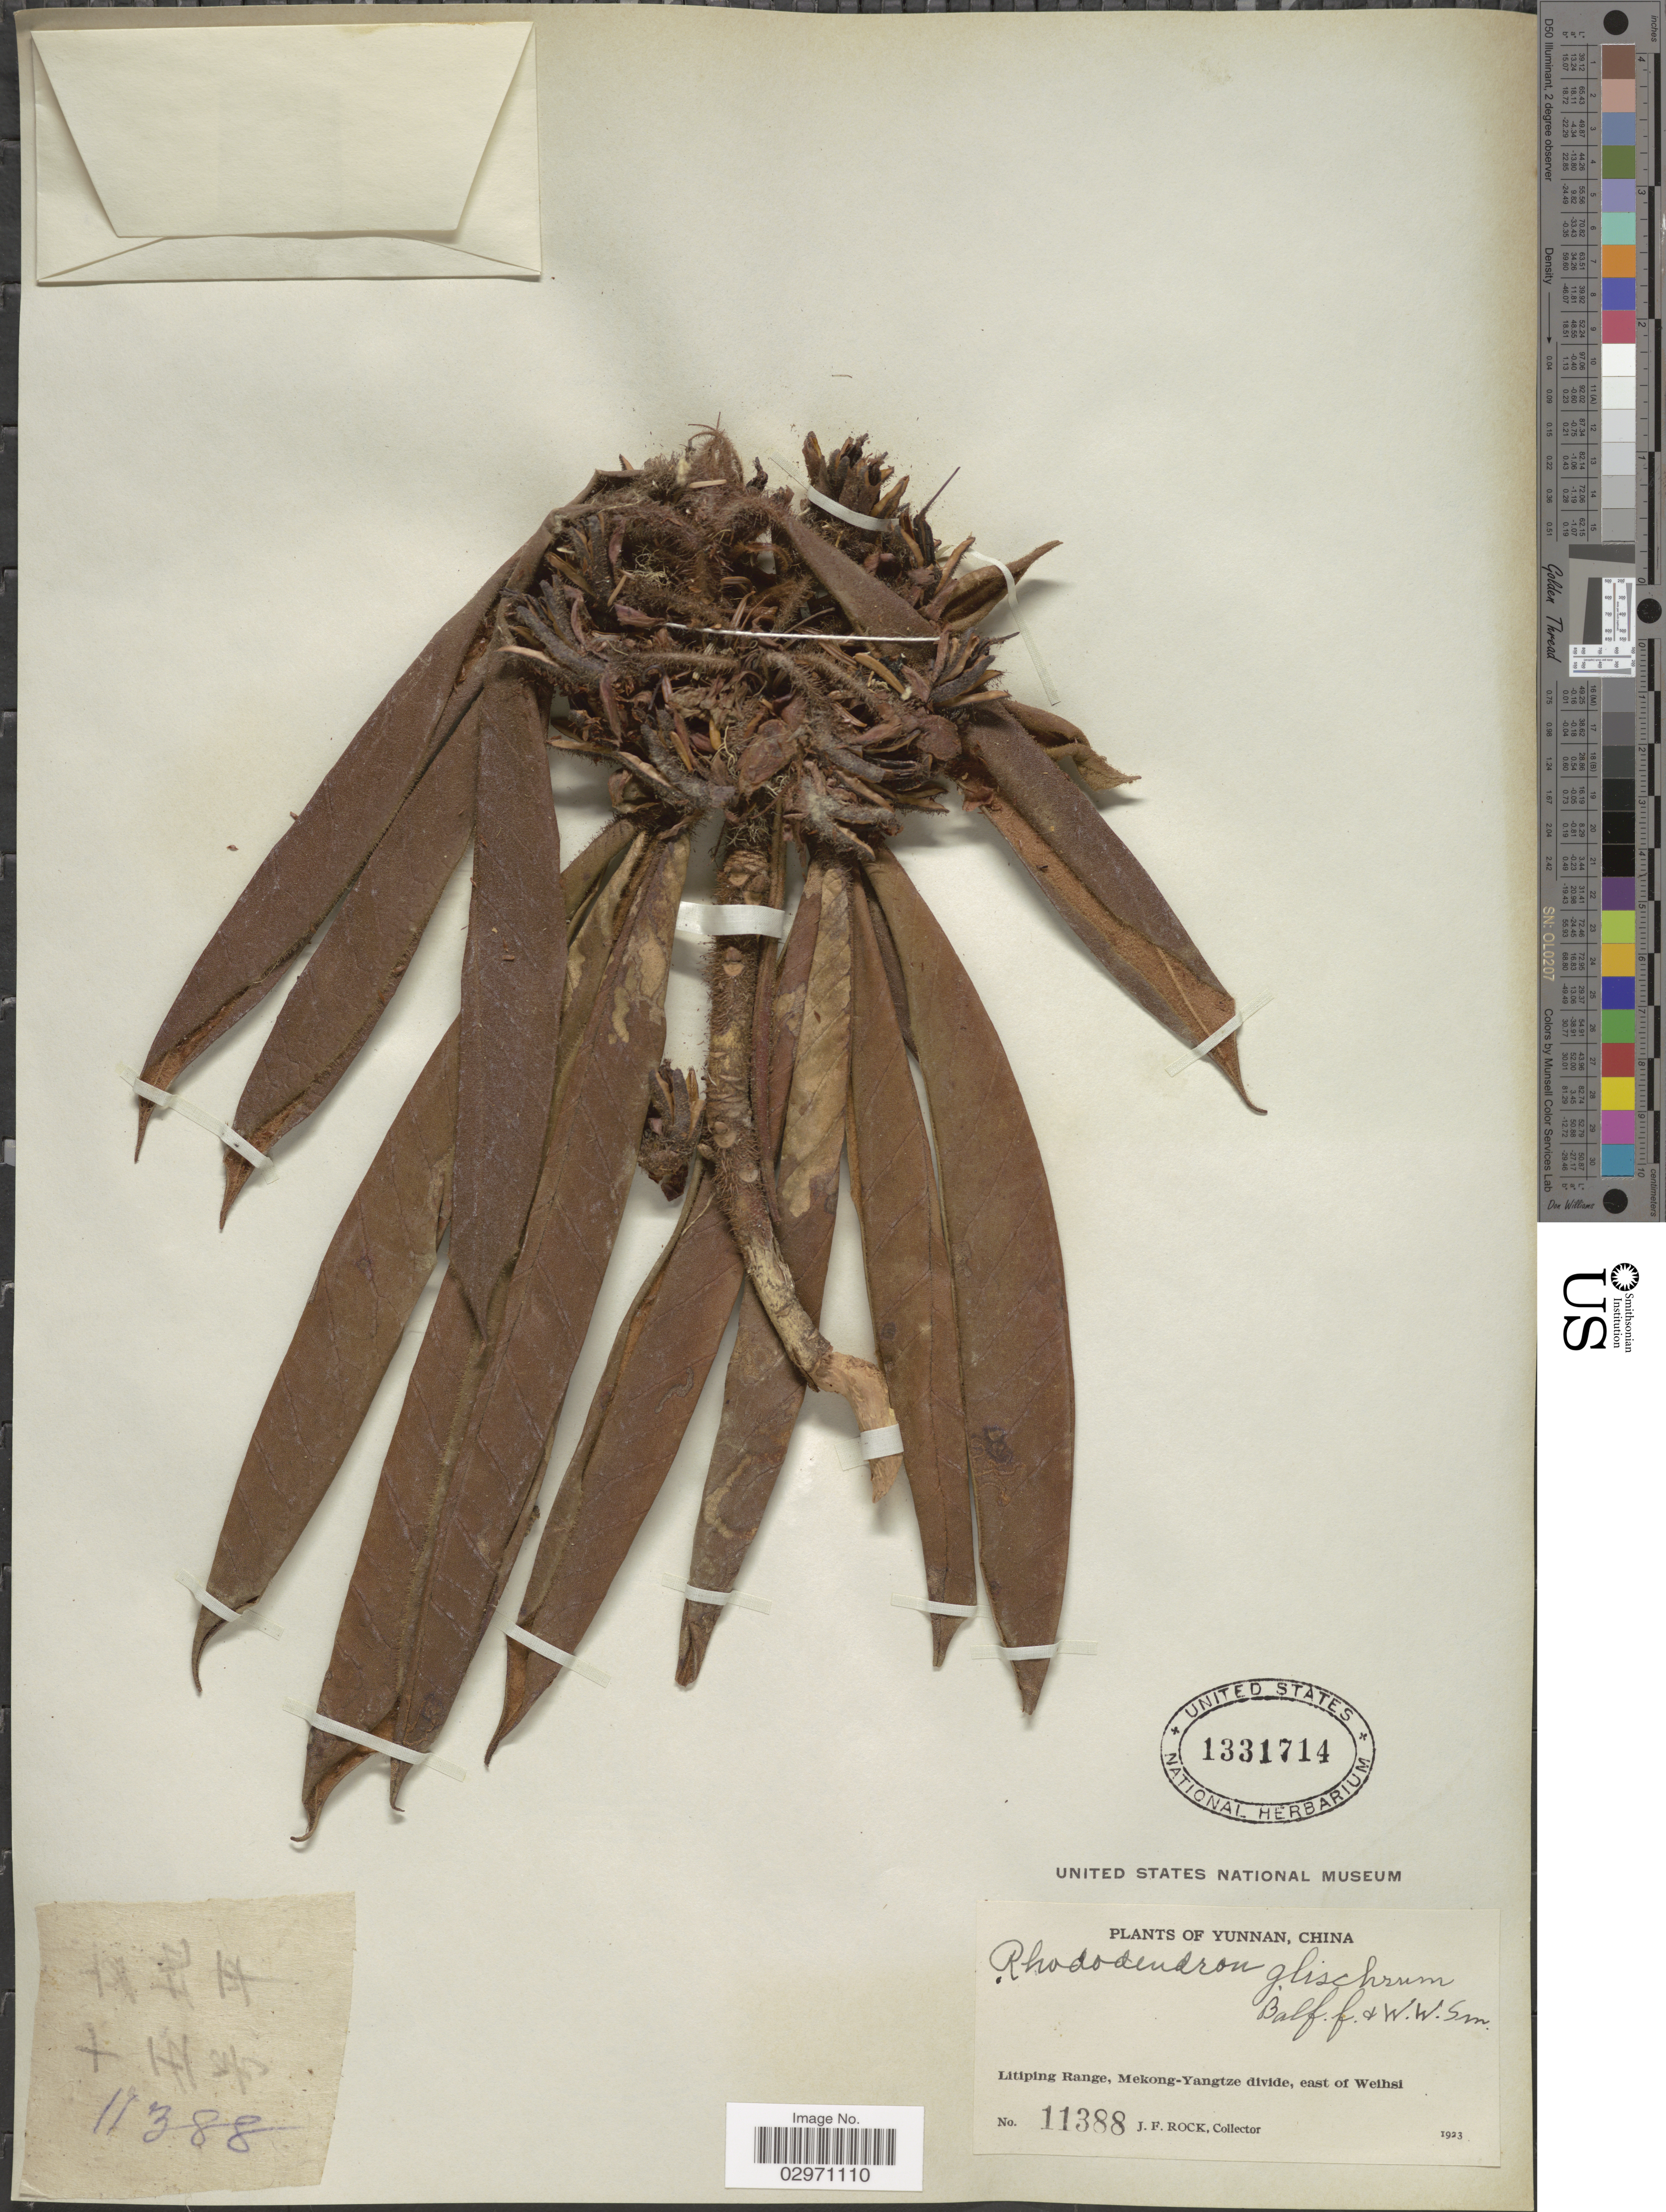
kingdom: Plantae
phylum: Tracheophyta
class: Magnoliopsida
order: Ericales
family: Ericaceae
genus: Rhododendron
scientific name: Rhododendron glischrum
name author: Balf. f. & W.W. Sm.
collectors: J. Rock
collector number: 11388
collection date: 1923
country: China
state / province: Yunnan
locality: Litiping Range, Mekong-Yangtze divide, east of Weihsi.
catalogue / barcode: US 1331714